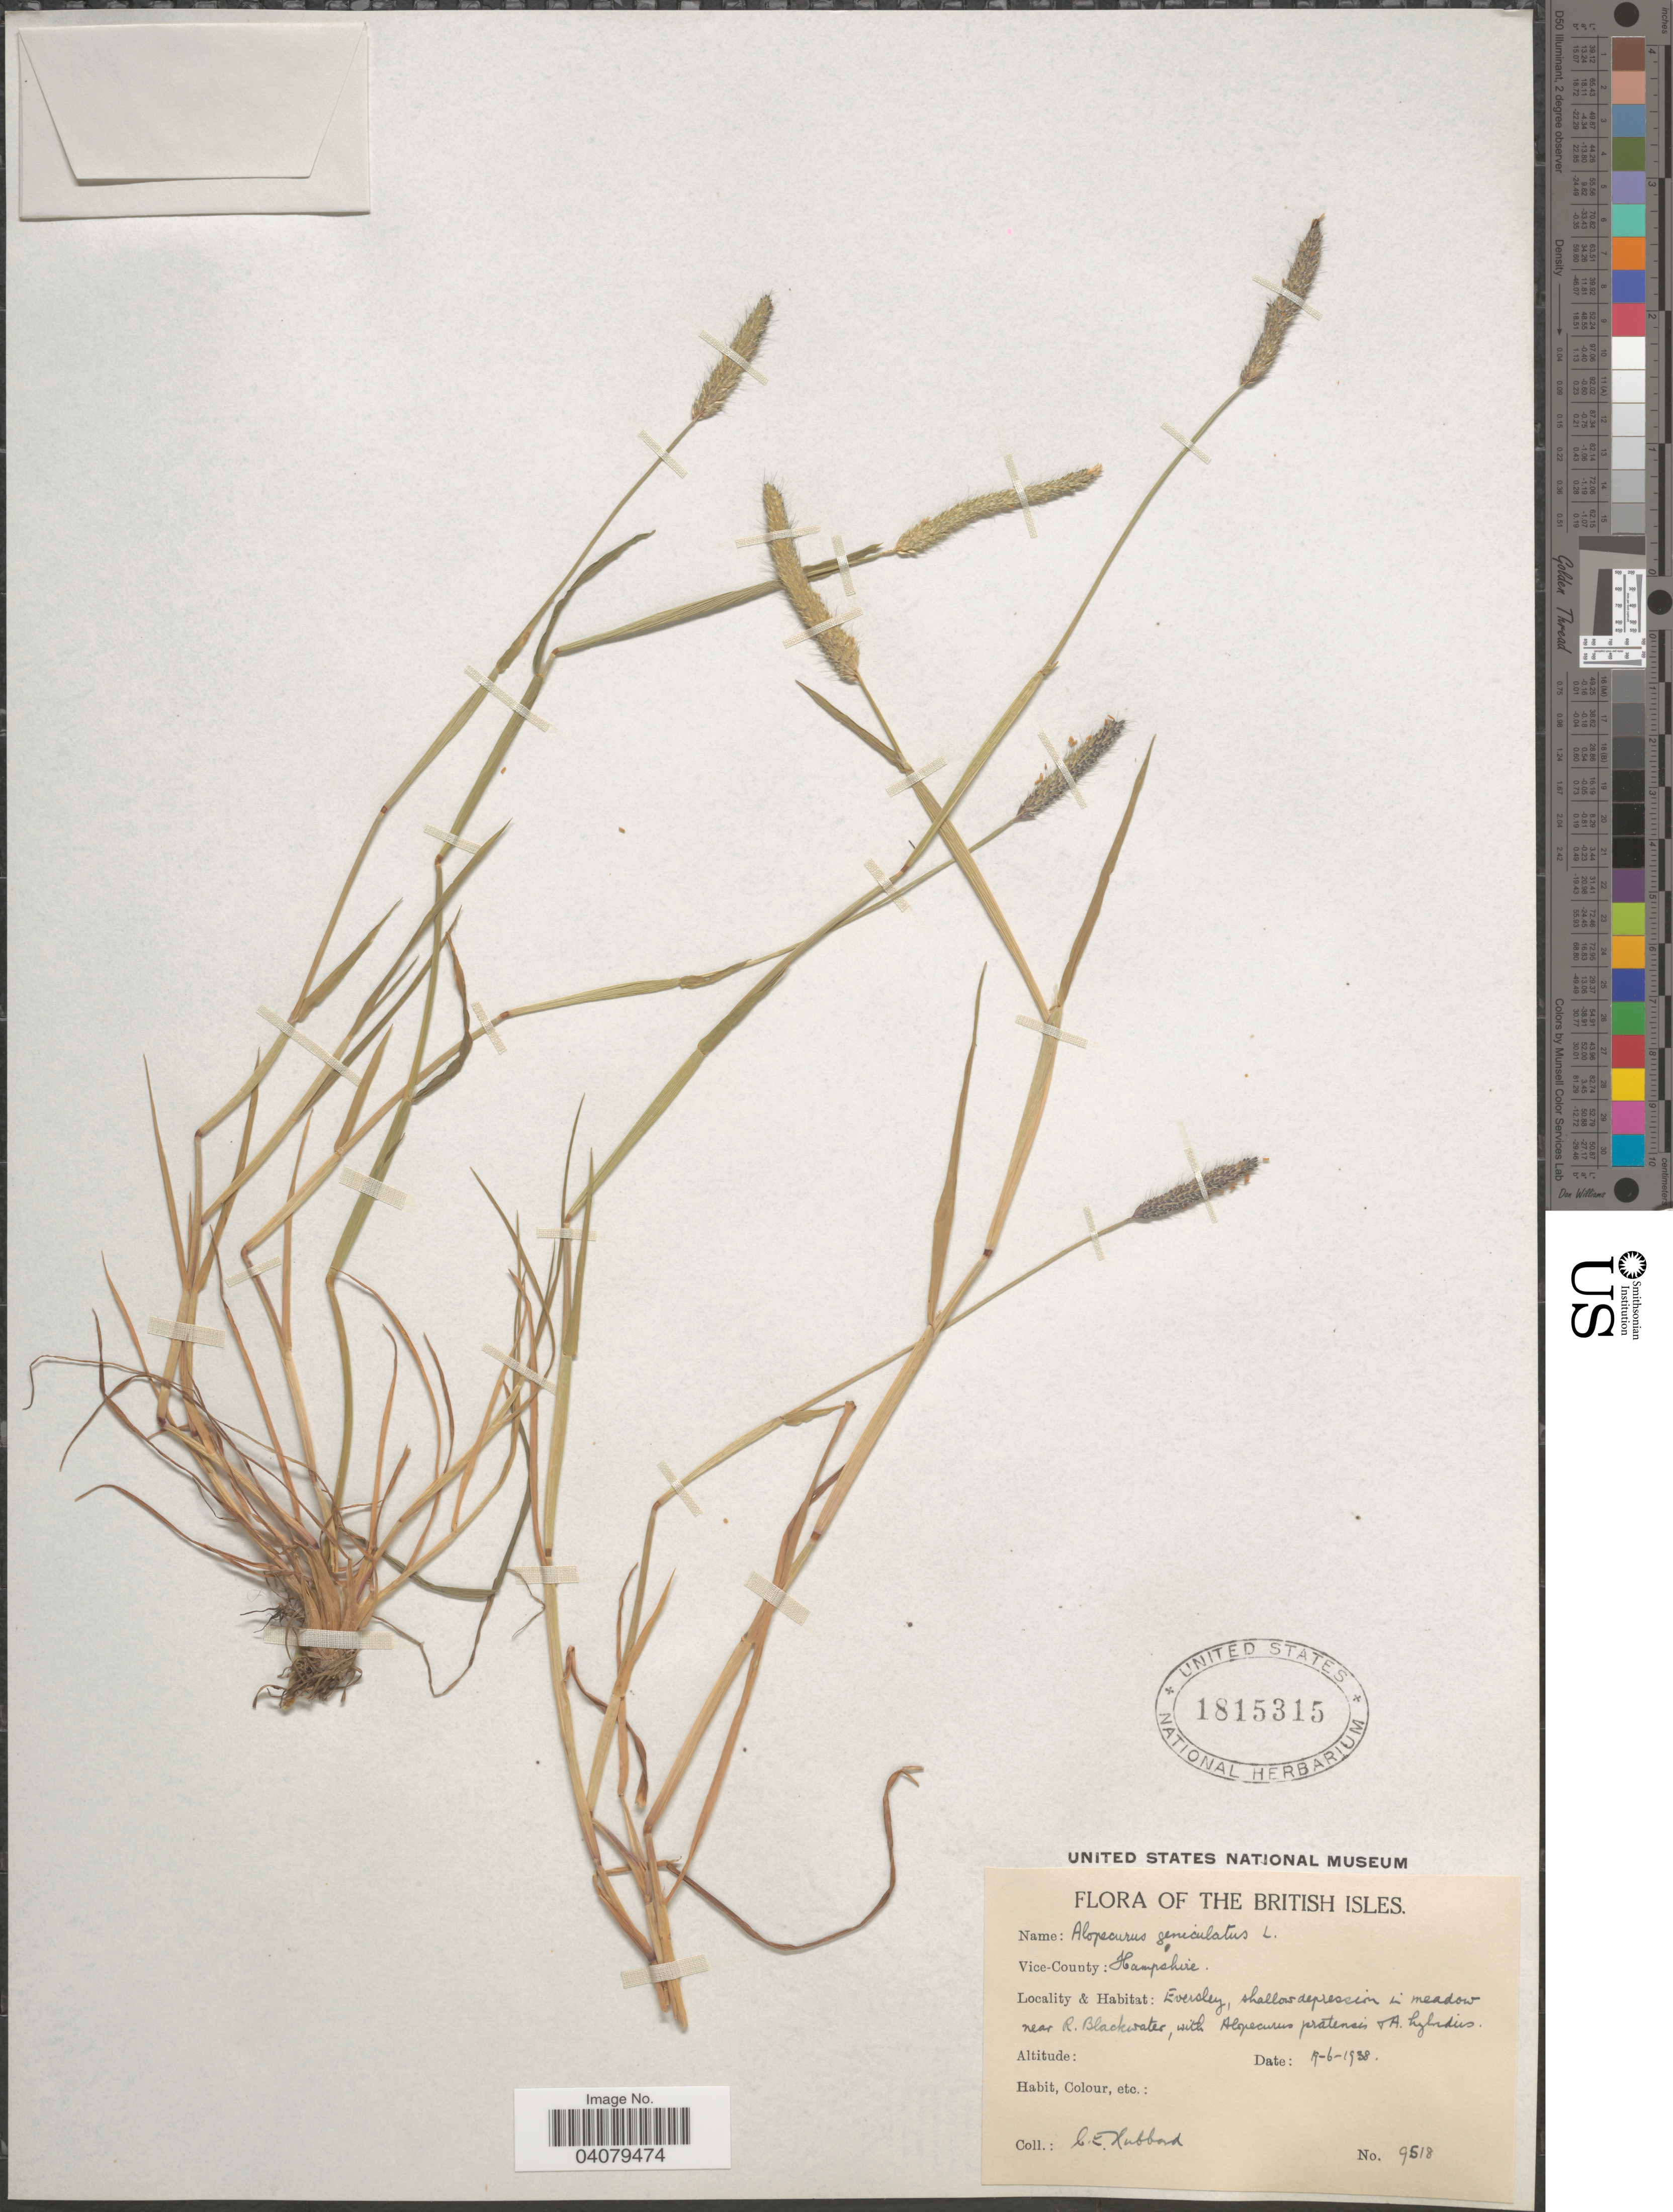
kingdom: Plantae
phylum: Tracheophyta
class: Liliopsida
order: Poales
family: Poaceae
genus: Alopecurus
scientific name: Alopecurus geniculatus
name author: L.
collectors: C. E. Hubbard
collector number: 9518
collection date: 1938-06-19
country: United Kingdom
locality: The British Isles. Vice-County: Hampshire. Eversley, shallow depression in meadow near R. Blackwater.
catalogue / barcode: US 1815315